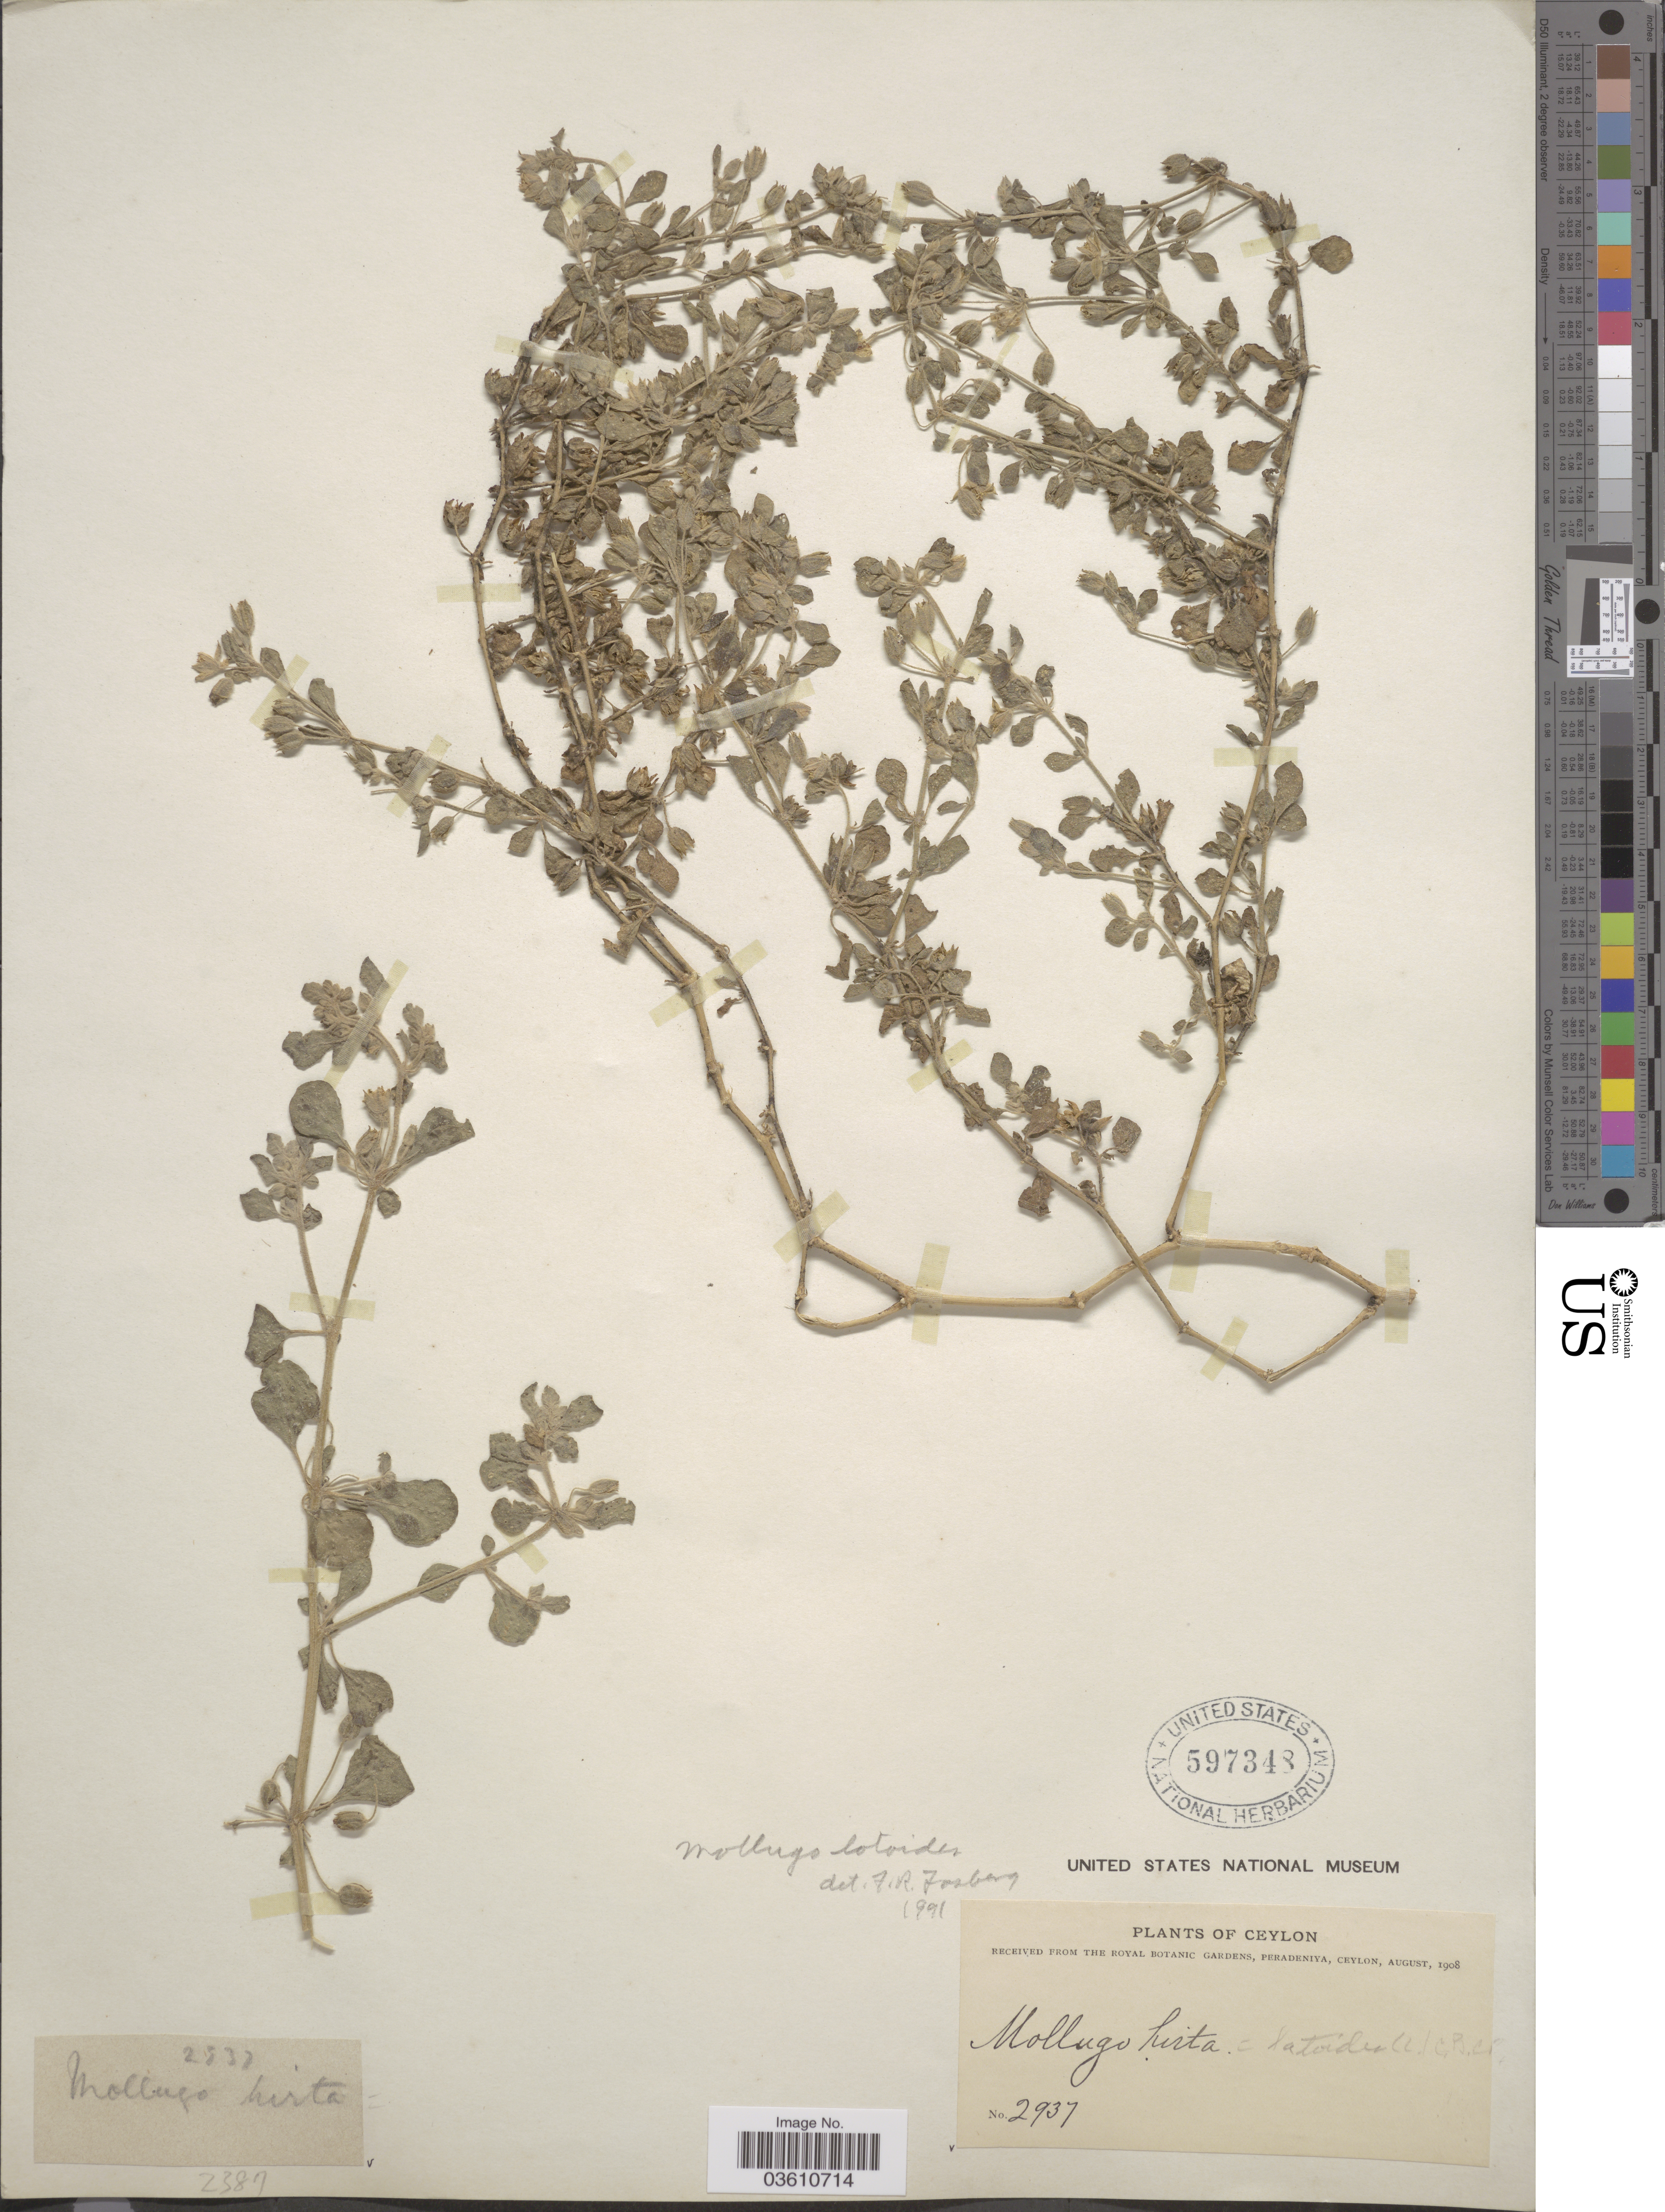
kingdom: Plantae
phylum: Tracheophyta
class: Magnoliopsida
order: Caryophyllales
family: Molluginaceae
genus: Glinus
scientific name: Glinus lotoides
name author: L.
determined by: Strong, Mark T., (BOT), Smithsonian Institution - National Museum of Natural History (UNITED STATES)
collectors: ex herb. Royal Botanic Gardens, Peradeniya, Ceylon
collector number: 2937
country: Sri Lanka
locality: Ceylon.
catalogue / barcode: US 597348